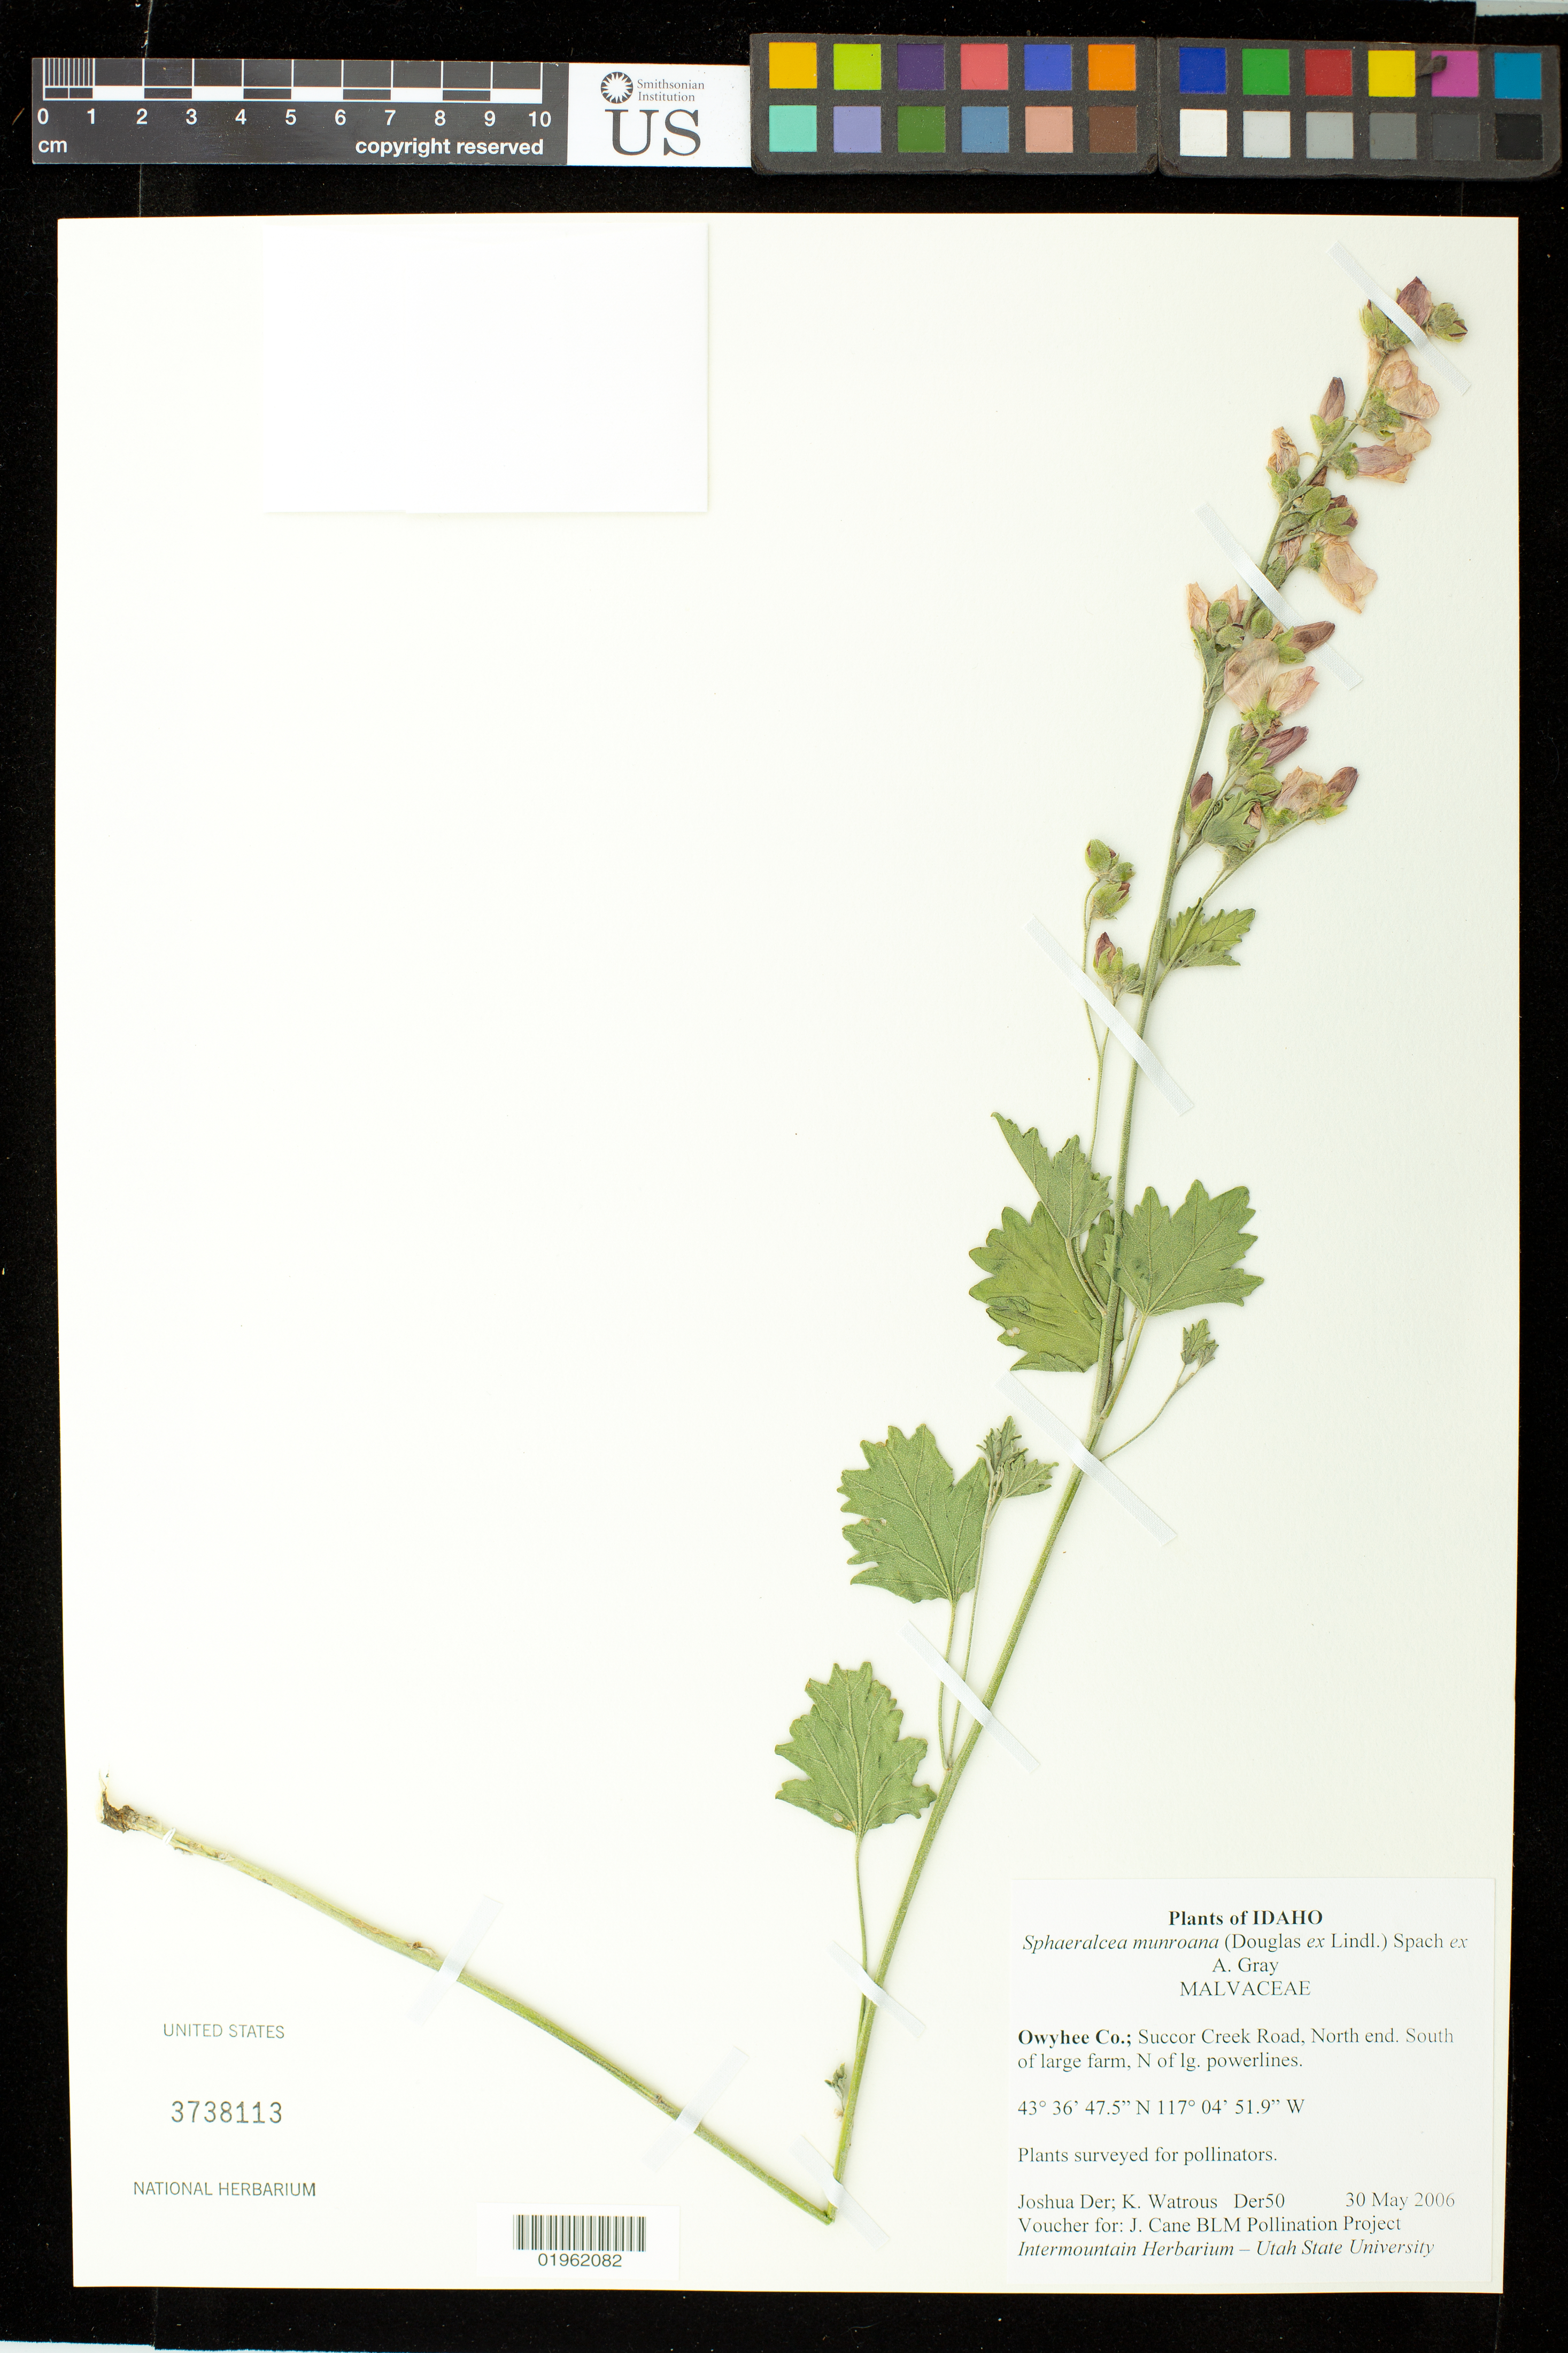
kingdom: Plantae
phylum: Tracheophyta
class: Magnoliopsida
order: Malvales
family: Malvaceae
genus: Sphaeralcea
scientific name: Sphaeralcea munroana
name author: (Douglas ex Lindl.) Spach ex A. Gray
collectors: J. Der & k. Watrous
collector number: Der50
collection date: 2006-05-30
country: United States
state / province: Idaho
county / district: Owyhee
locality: Succor Creek Road, North end. South of large farm, N of lg. powerlines.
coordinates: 43° 36' 47.5" N, 117° 04' 51.9 W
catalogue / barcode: US 3738113